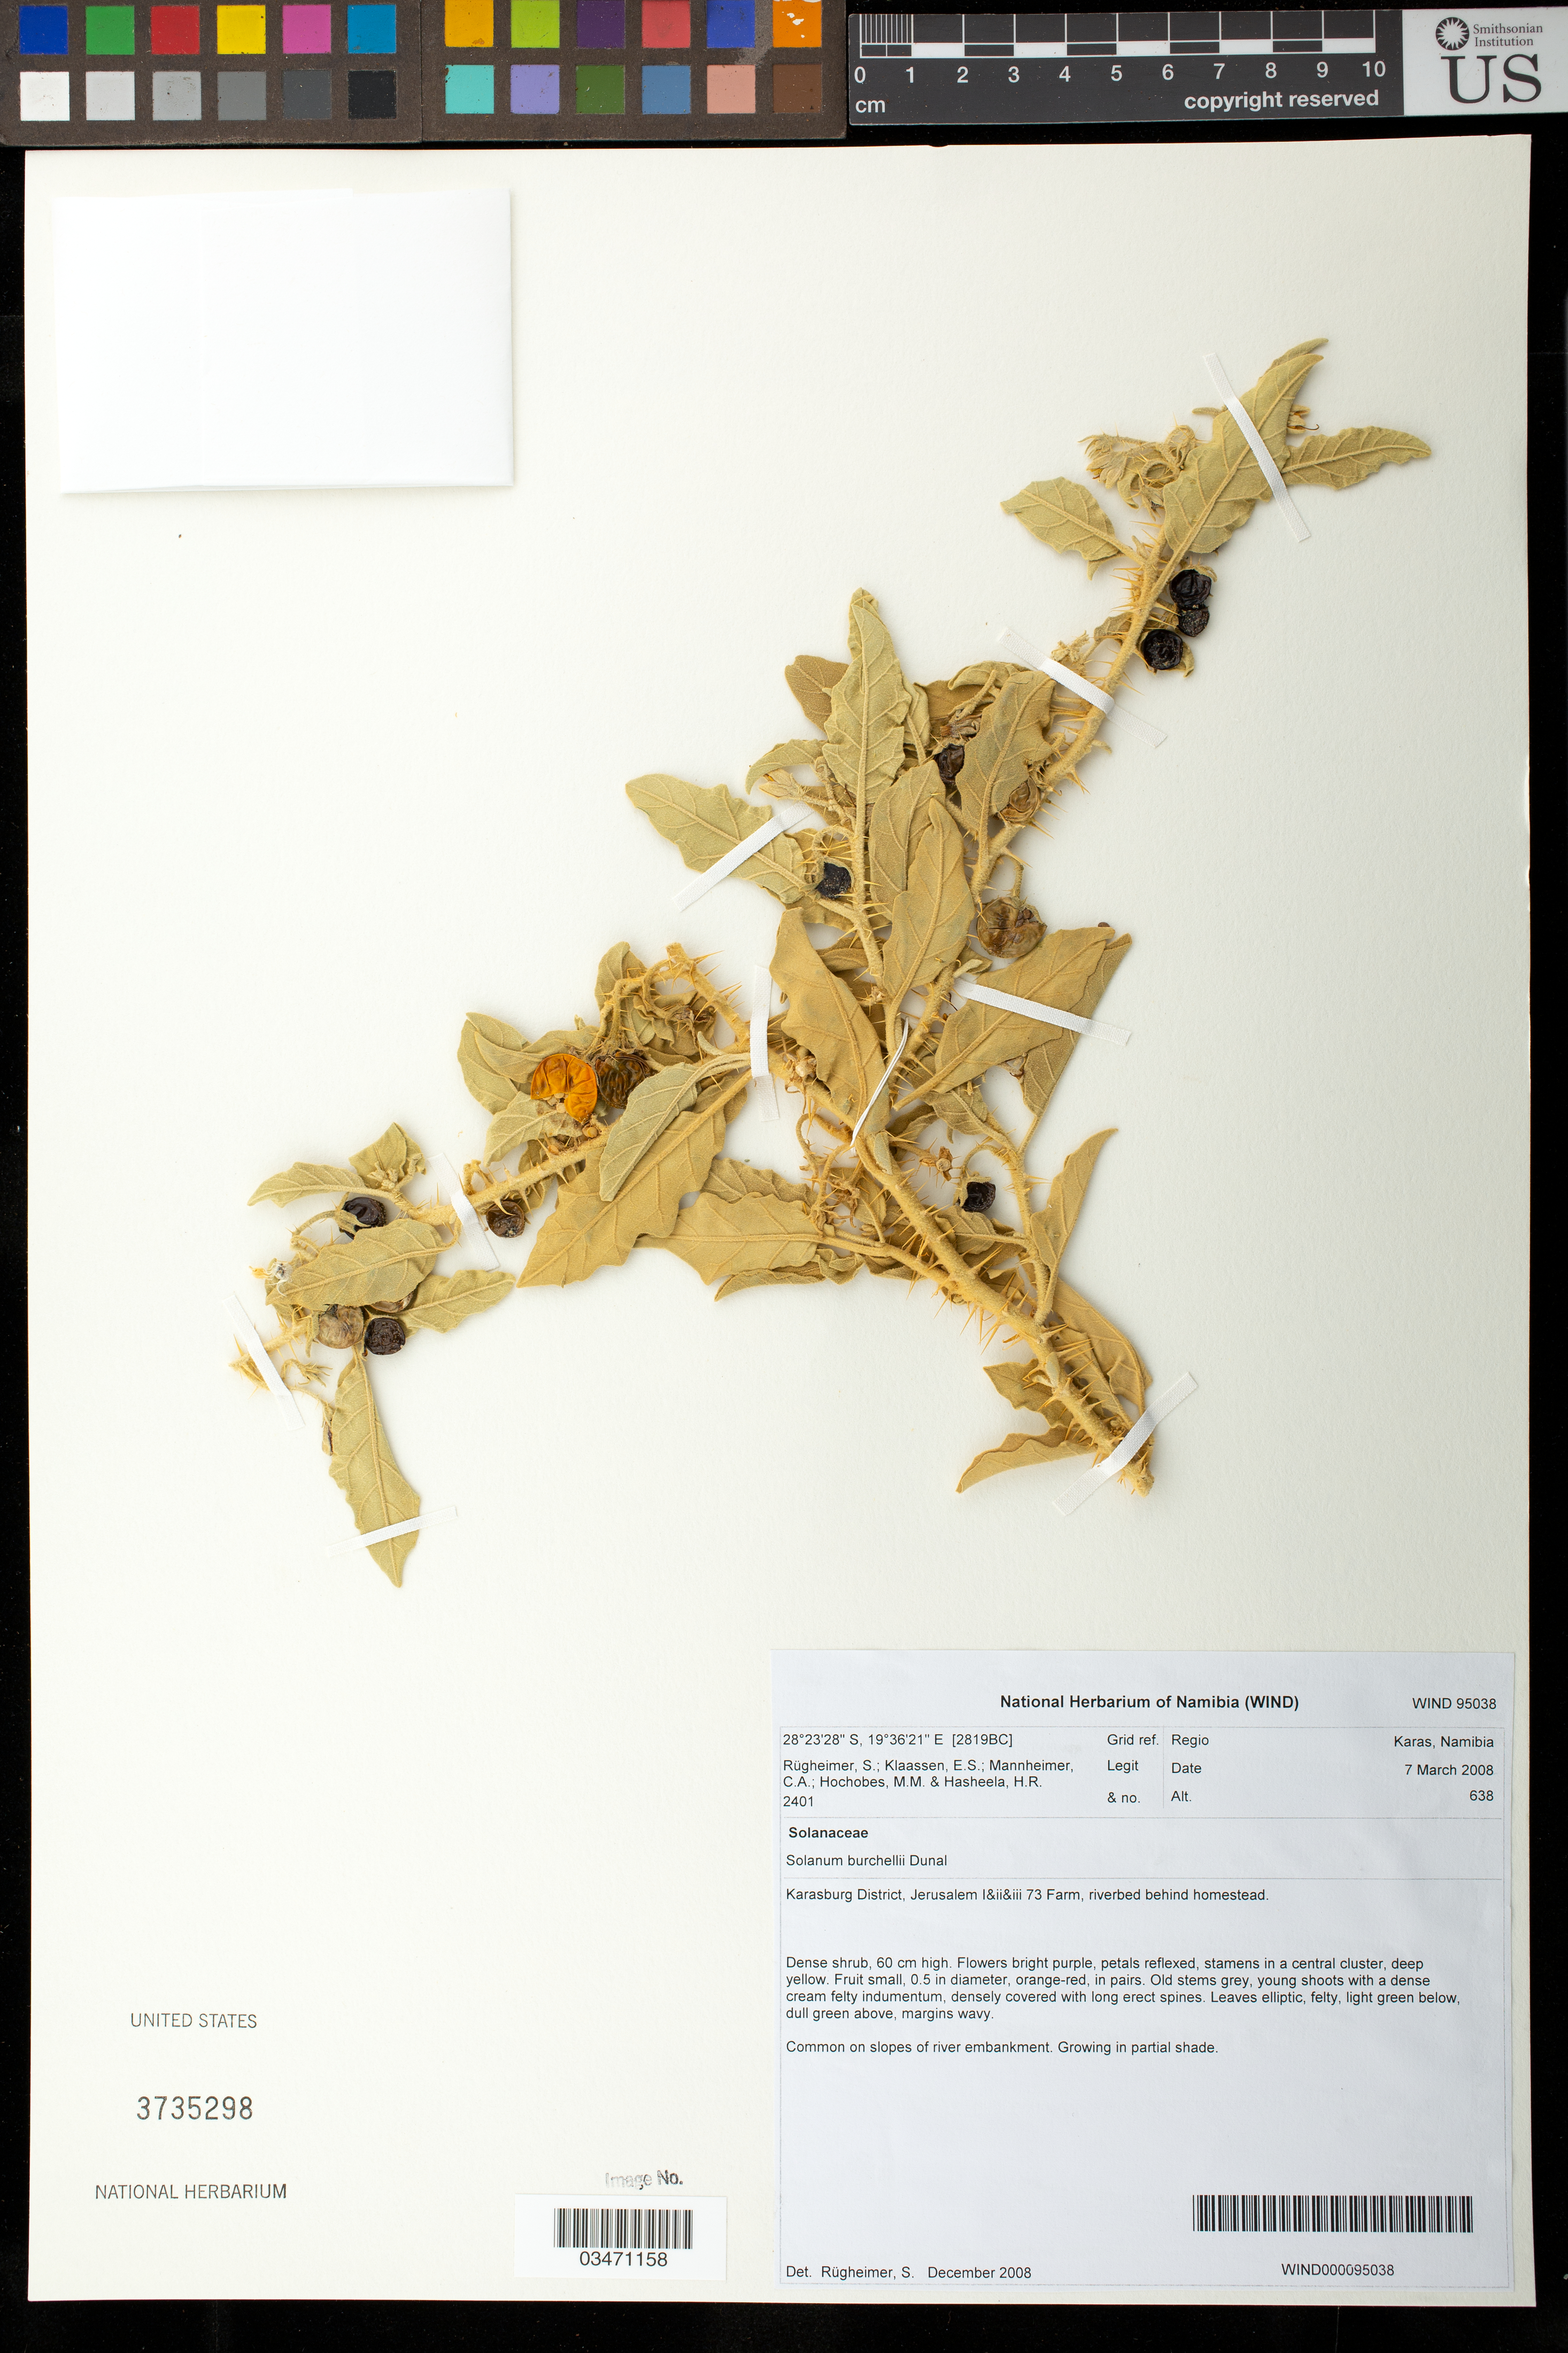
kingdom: Plantae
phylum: Tracheophyta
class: Magnoliopsida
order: Solanales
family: Solanaceae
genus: Solanum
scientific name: Solanum burchellii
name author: Dunal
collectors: S. Rugheimer, E. S. Klaassen, C. A. Mannheimer, M. Hochobes & H. Hasheela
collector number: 2401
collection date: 2008-03-07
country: Namibia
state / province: Karas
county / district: Karasburg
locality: Jerusalem, 73 Farm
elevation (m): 638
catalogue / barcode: US 3735298